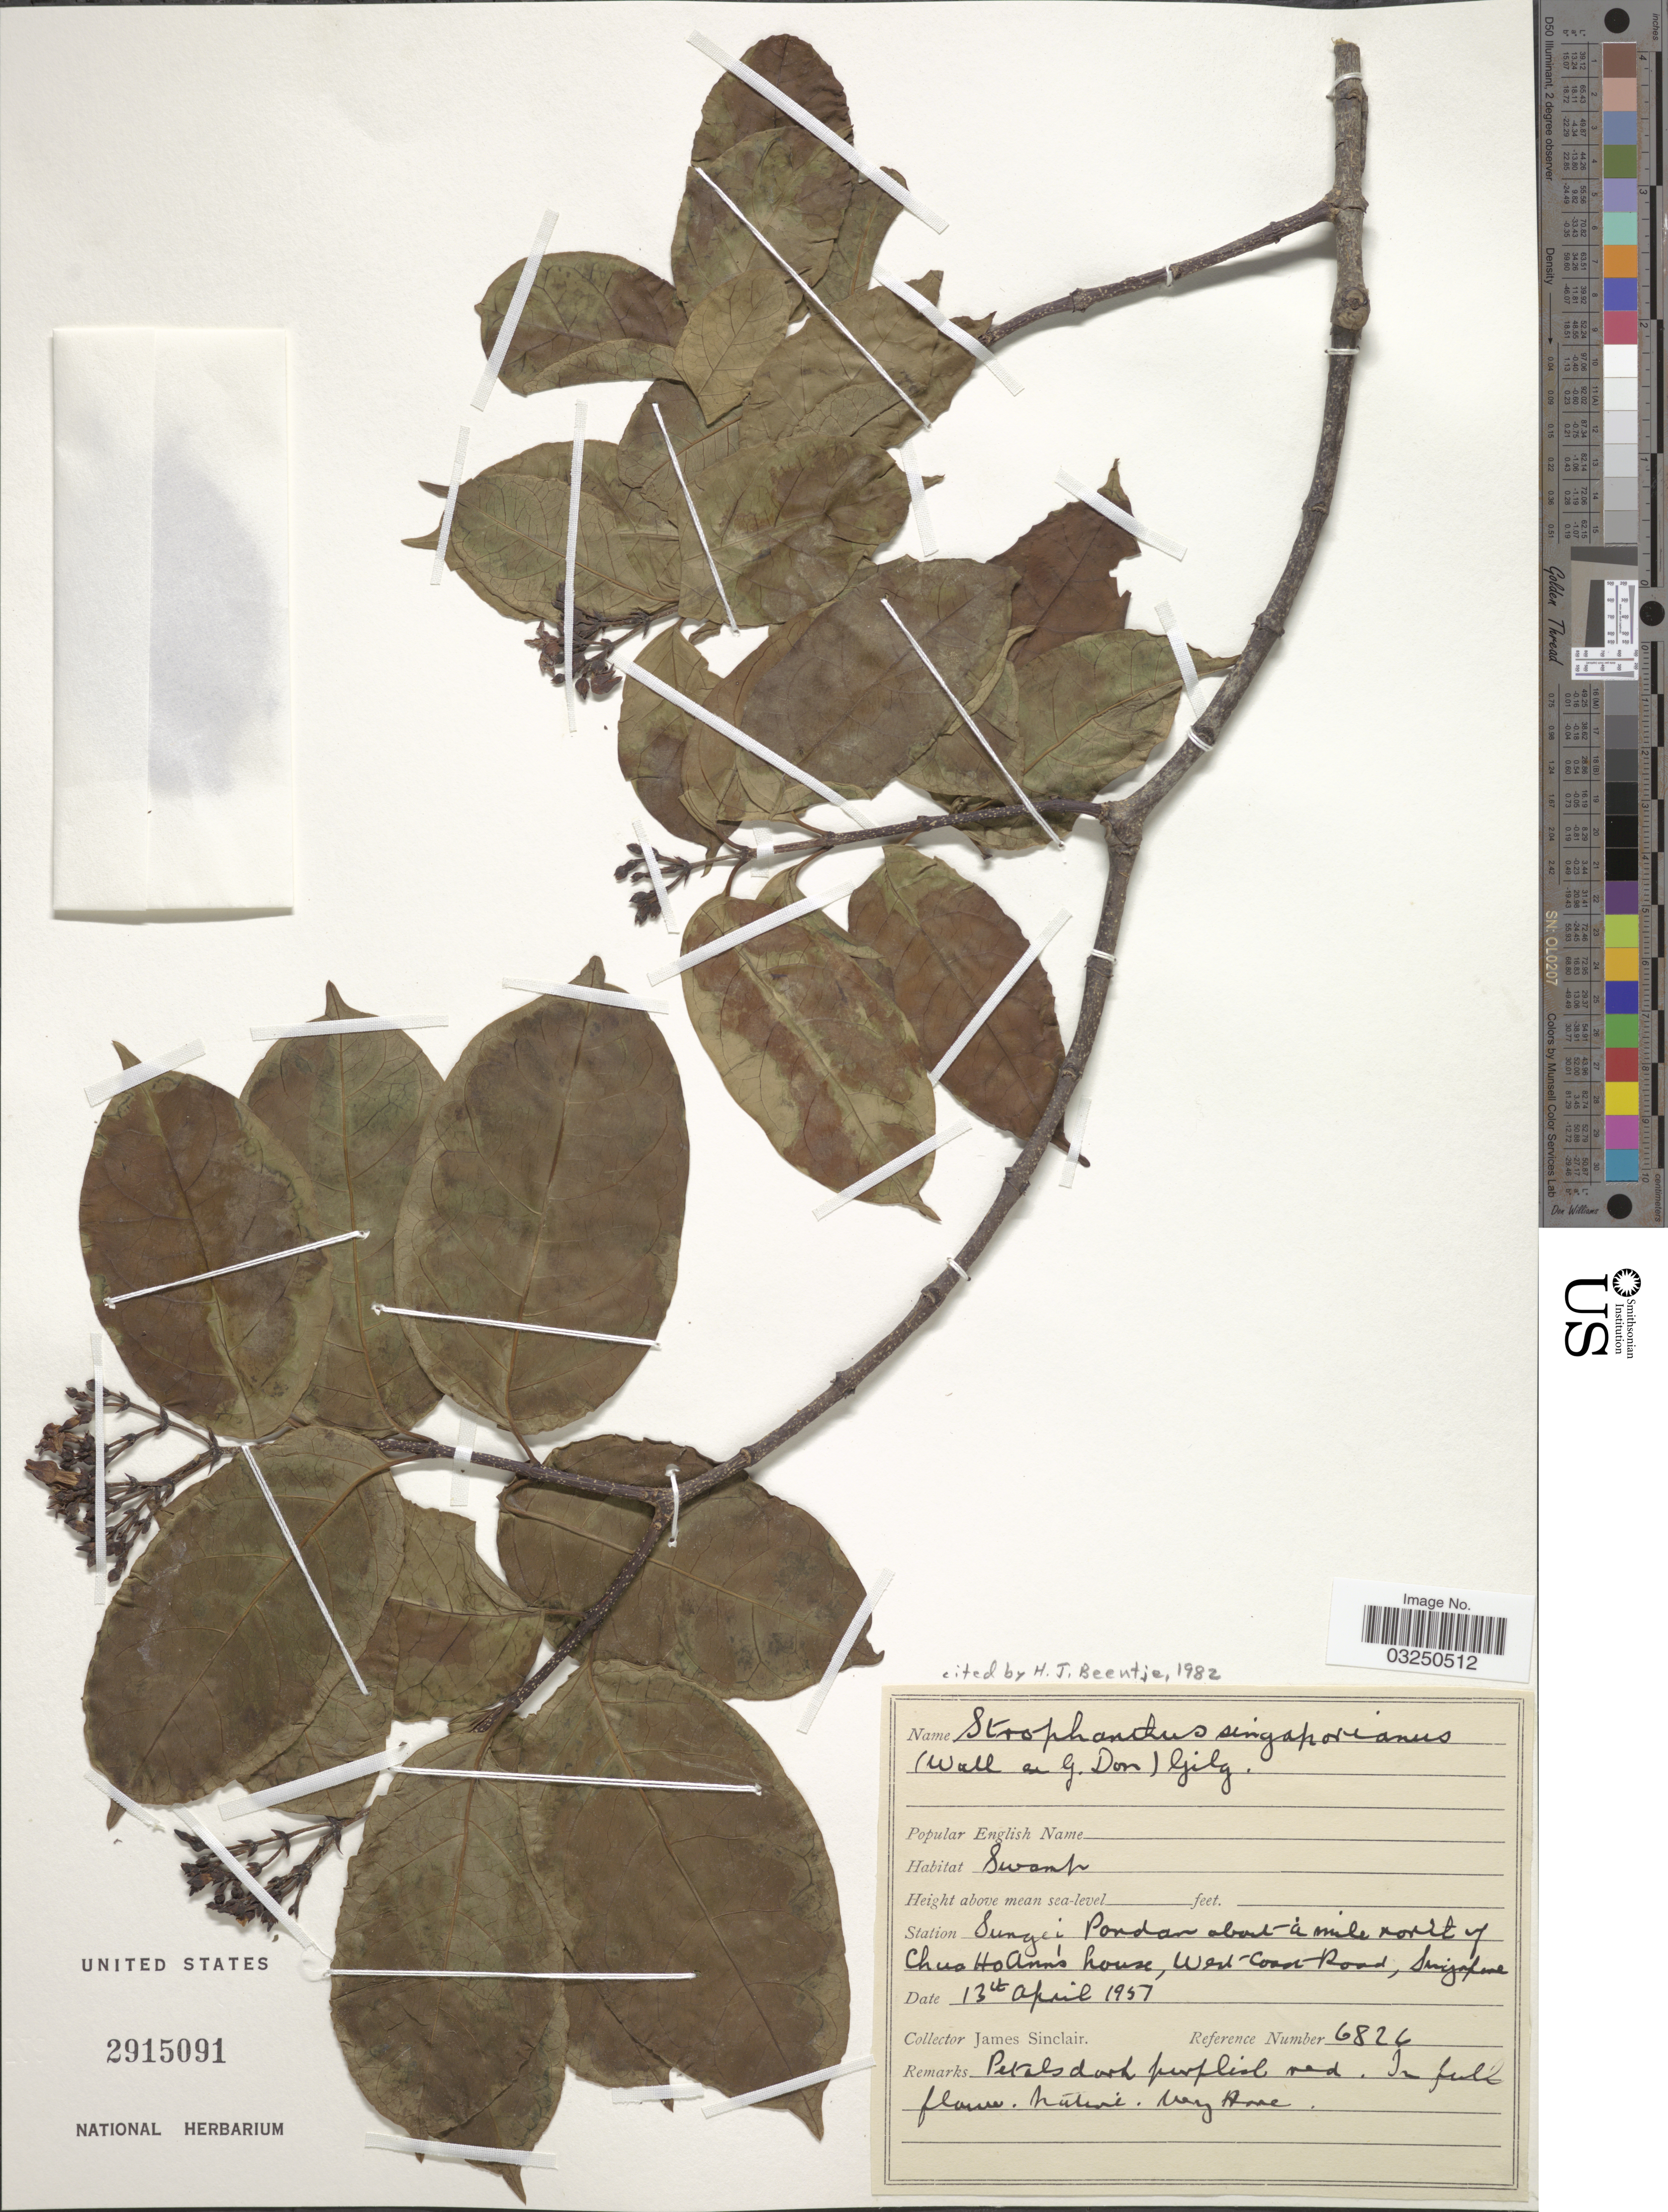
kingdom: Plantae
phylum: Tracheophyta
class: Magnoliopsida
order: Gentianales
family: Apocynaceae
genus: Strophanthus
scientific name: Strophanthus singaporianus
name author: (Wall. ex G. Don) Gilg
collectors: J. Sinclair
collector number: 6826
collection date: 1951-04-13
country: Singapore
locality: Station Sungei Pandan about a mile north of Chua Ho Ann's house, West Coast Road.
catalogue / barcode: US 2915091